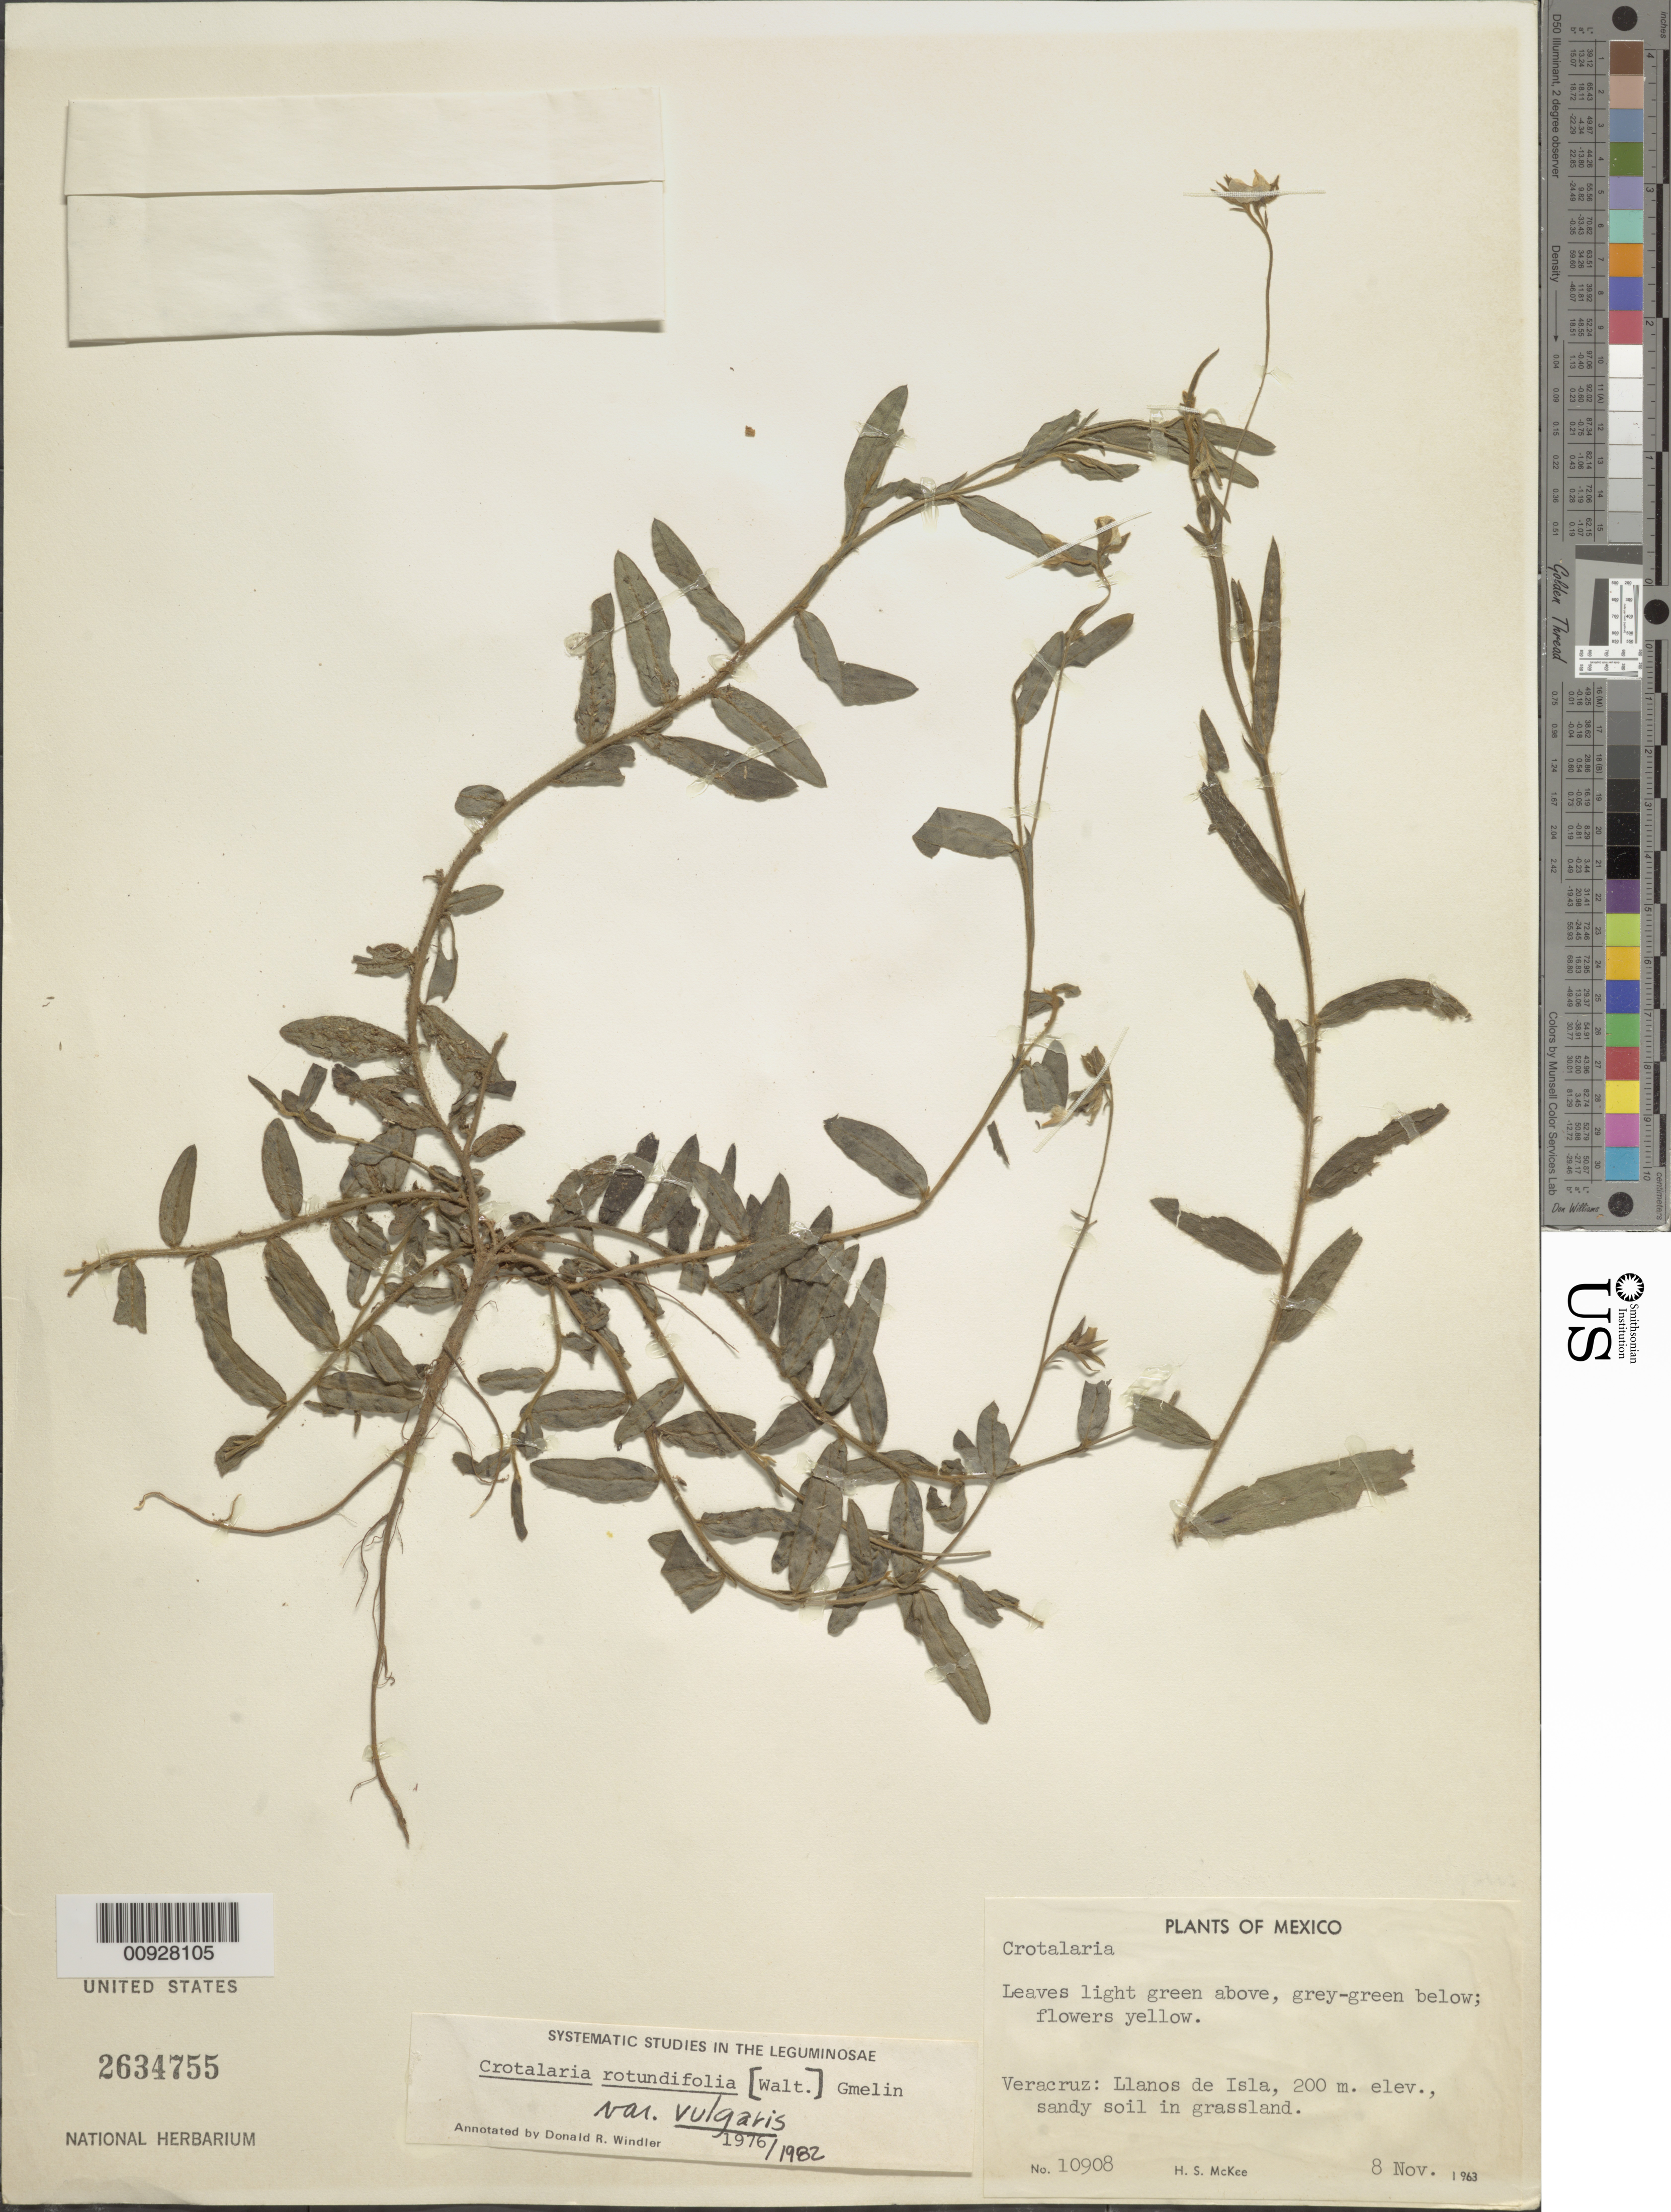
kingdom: Plantae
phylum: Tracheophyta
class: Magnoliopsida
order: Fabales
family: Fabaceae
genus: Crotalaria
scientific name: Crotalaria rotundifolia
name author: Walter ex J.F. Gmel.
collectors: H. S. McKee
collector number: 10908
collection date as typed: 08 Nov 1963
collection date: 1963-11-08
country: Mexico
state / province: Veracruz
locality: Veracruz: Llanos de Isla.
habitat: Sandy soil in grassland.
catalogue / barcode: US 2634755